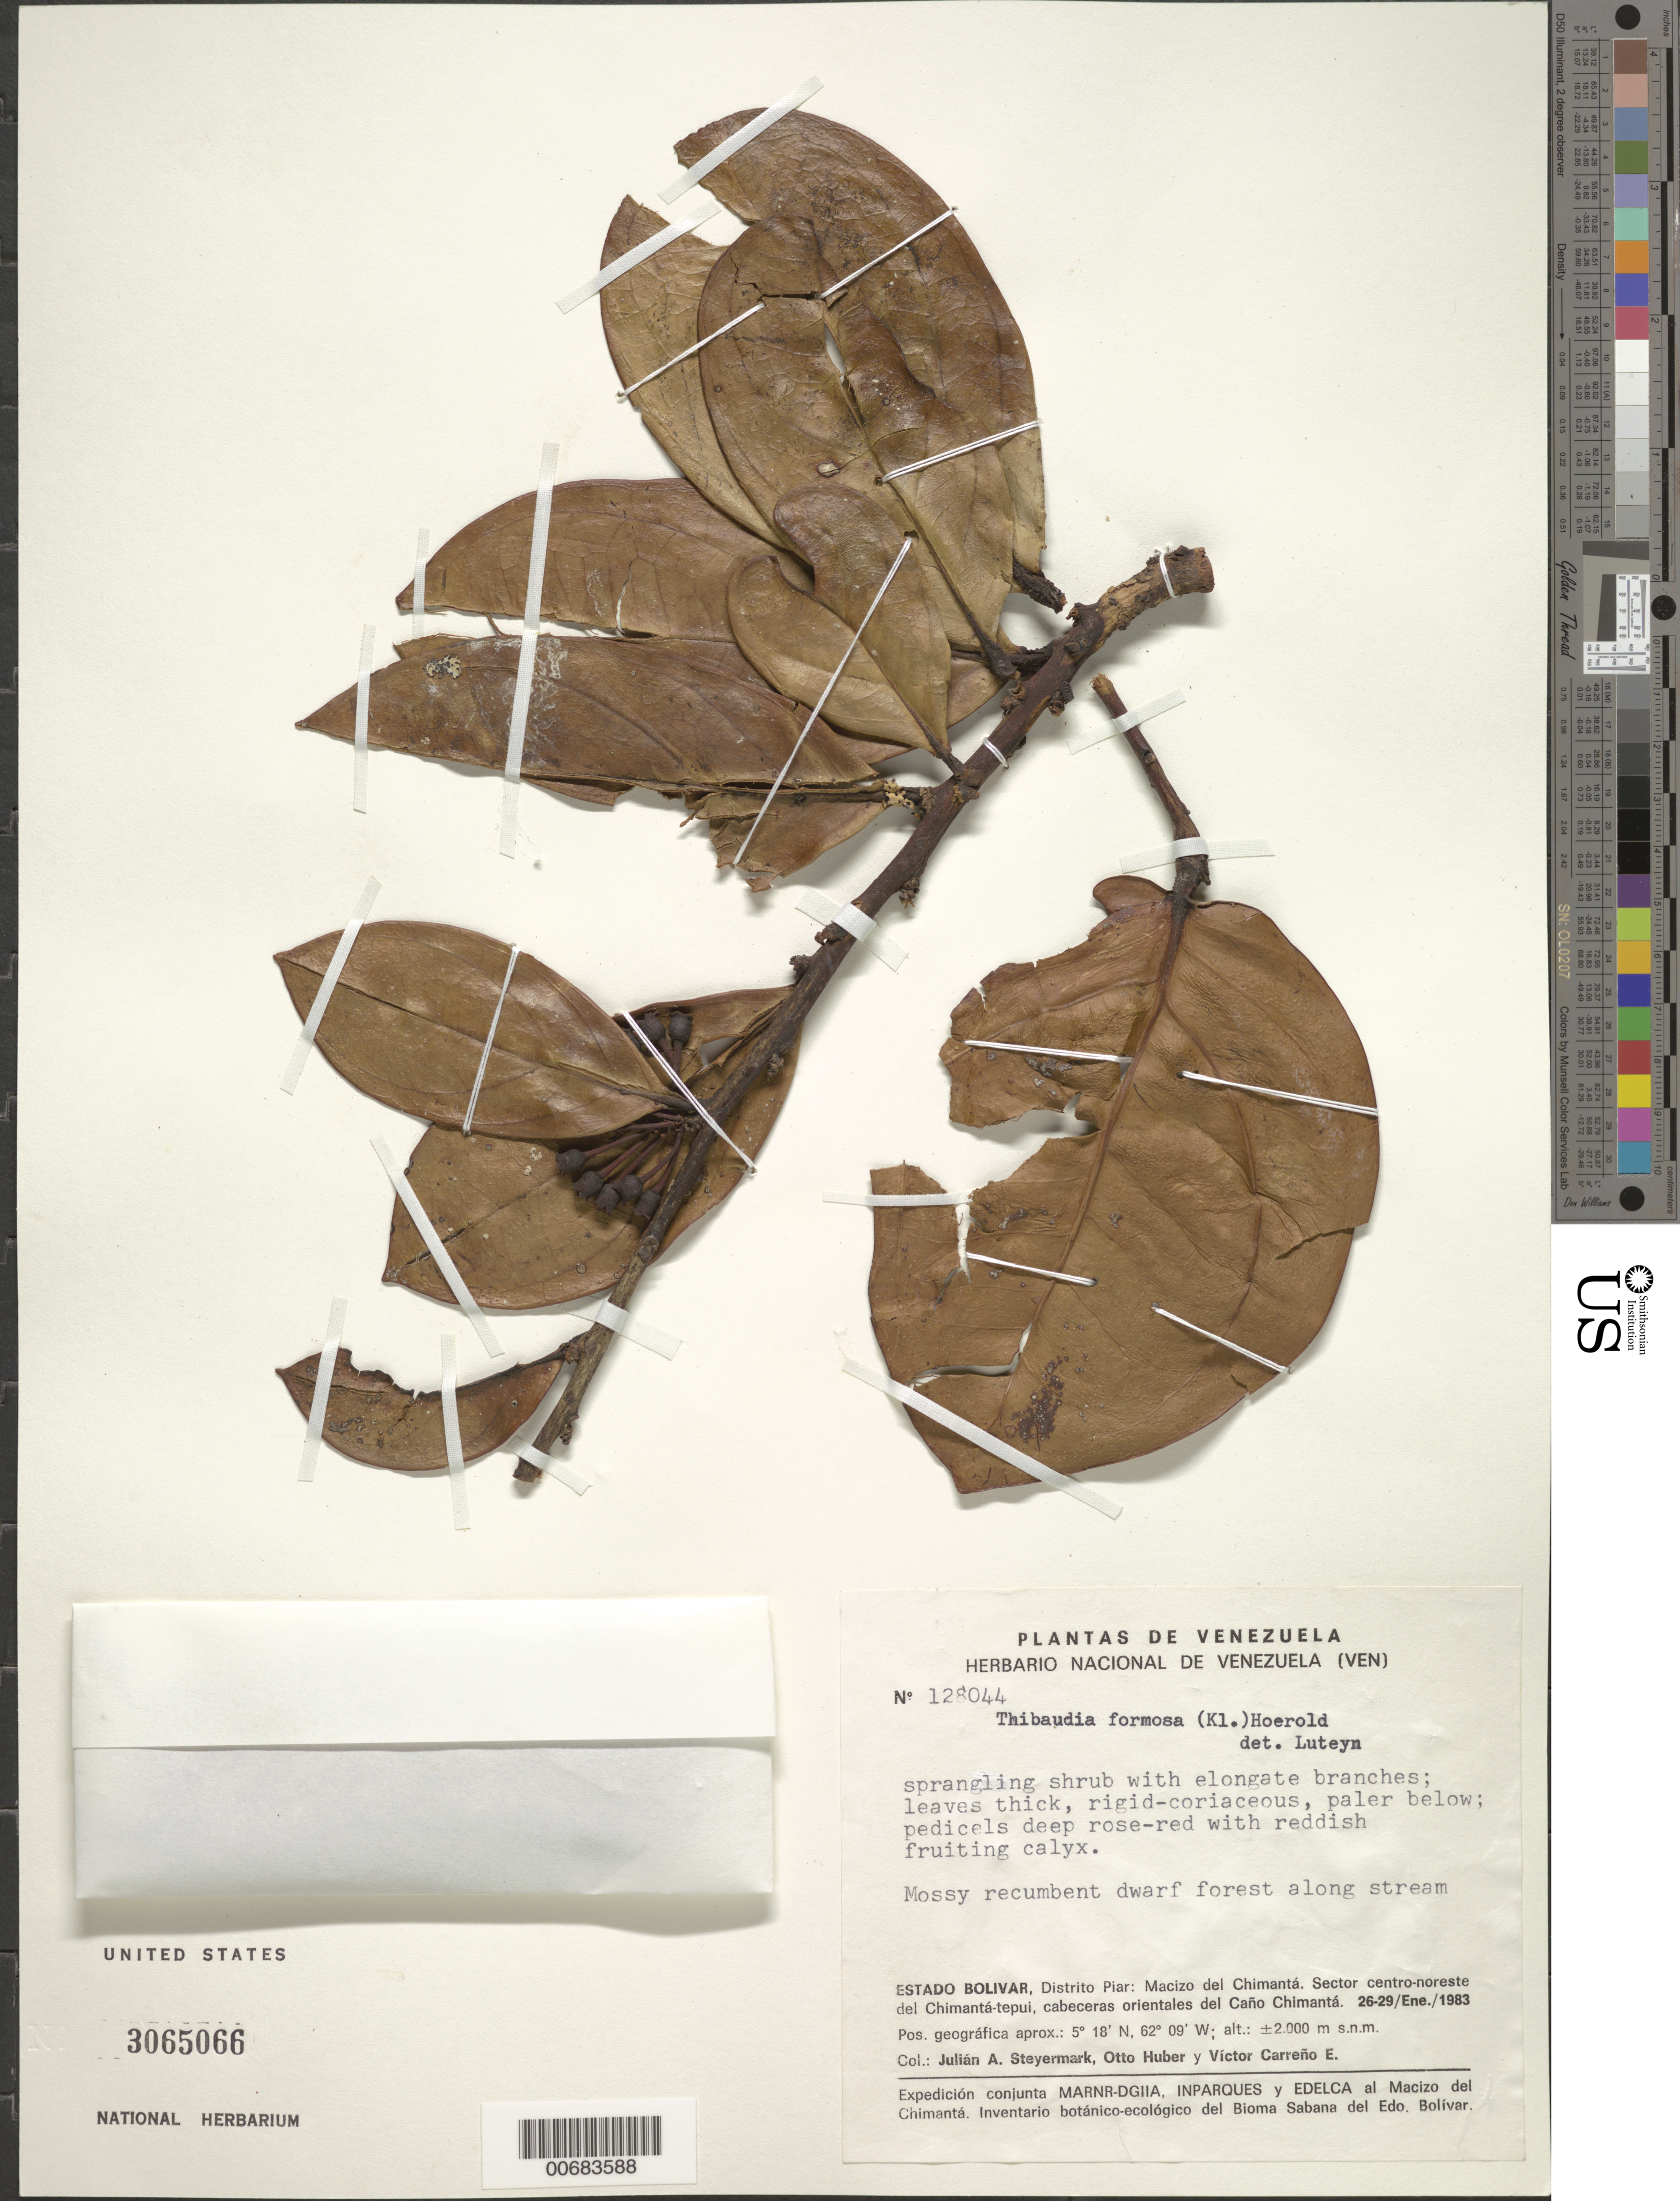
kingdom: Plantae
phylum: Tracheophyta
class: Magnoliopsida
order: Ericales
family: Ericaceae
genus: Thibaudia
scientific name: Thibaudia formosa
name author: (Klotzsch) Hoerold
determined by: Luteyn, J. L.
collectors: J. Steyermark, O. Huber & V. Carreño E.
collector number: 128044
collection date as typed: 26-Jan-83 to 29-Jan-83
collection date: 1983-01-26/1983-01-29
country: Venezuela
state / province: Bolívar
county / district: Piar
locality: Macizo del Chimantá, sector centro-noreste del Chimantá-tepuí, cabeceras orientales del Caño Chimantá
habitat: Mossy recumbent dwarf forest along stream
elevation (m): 2000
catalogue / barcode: US 3065066